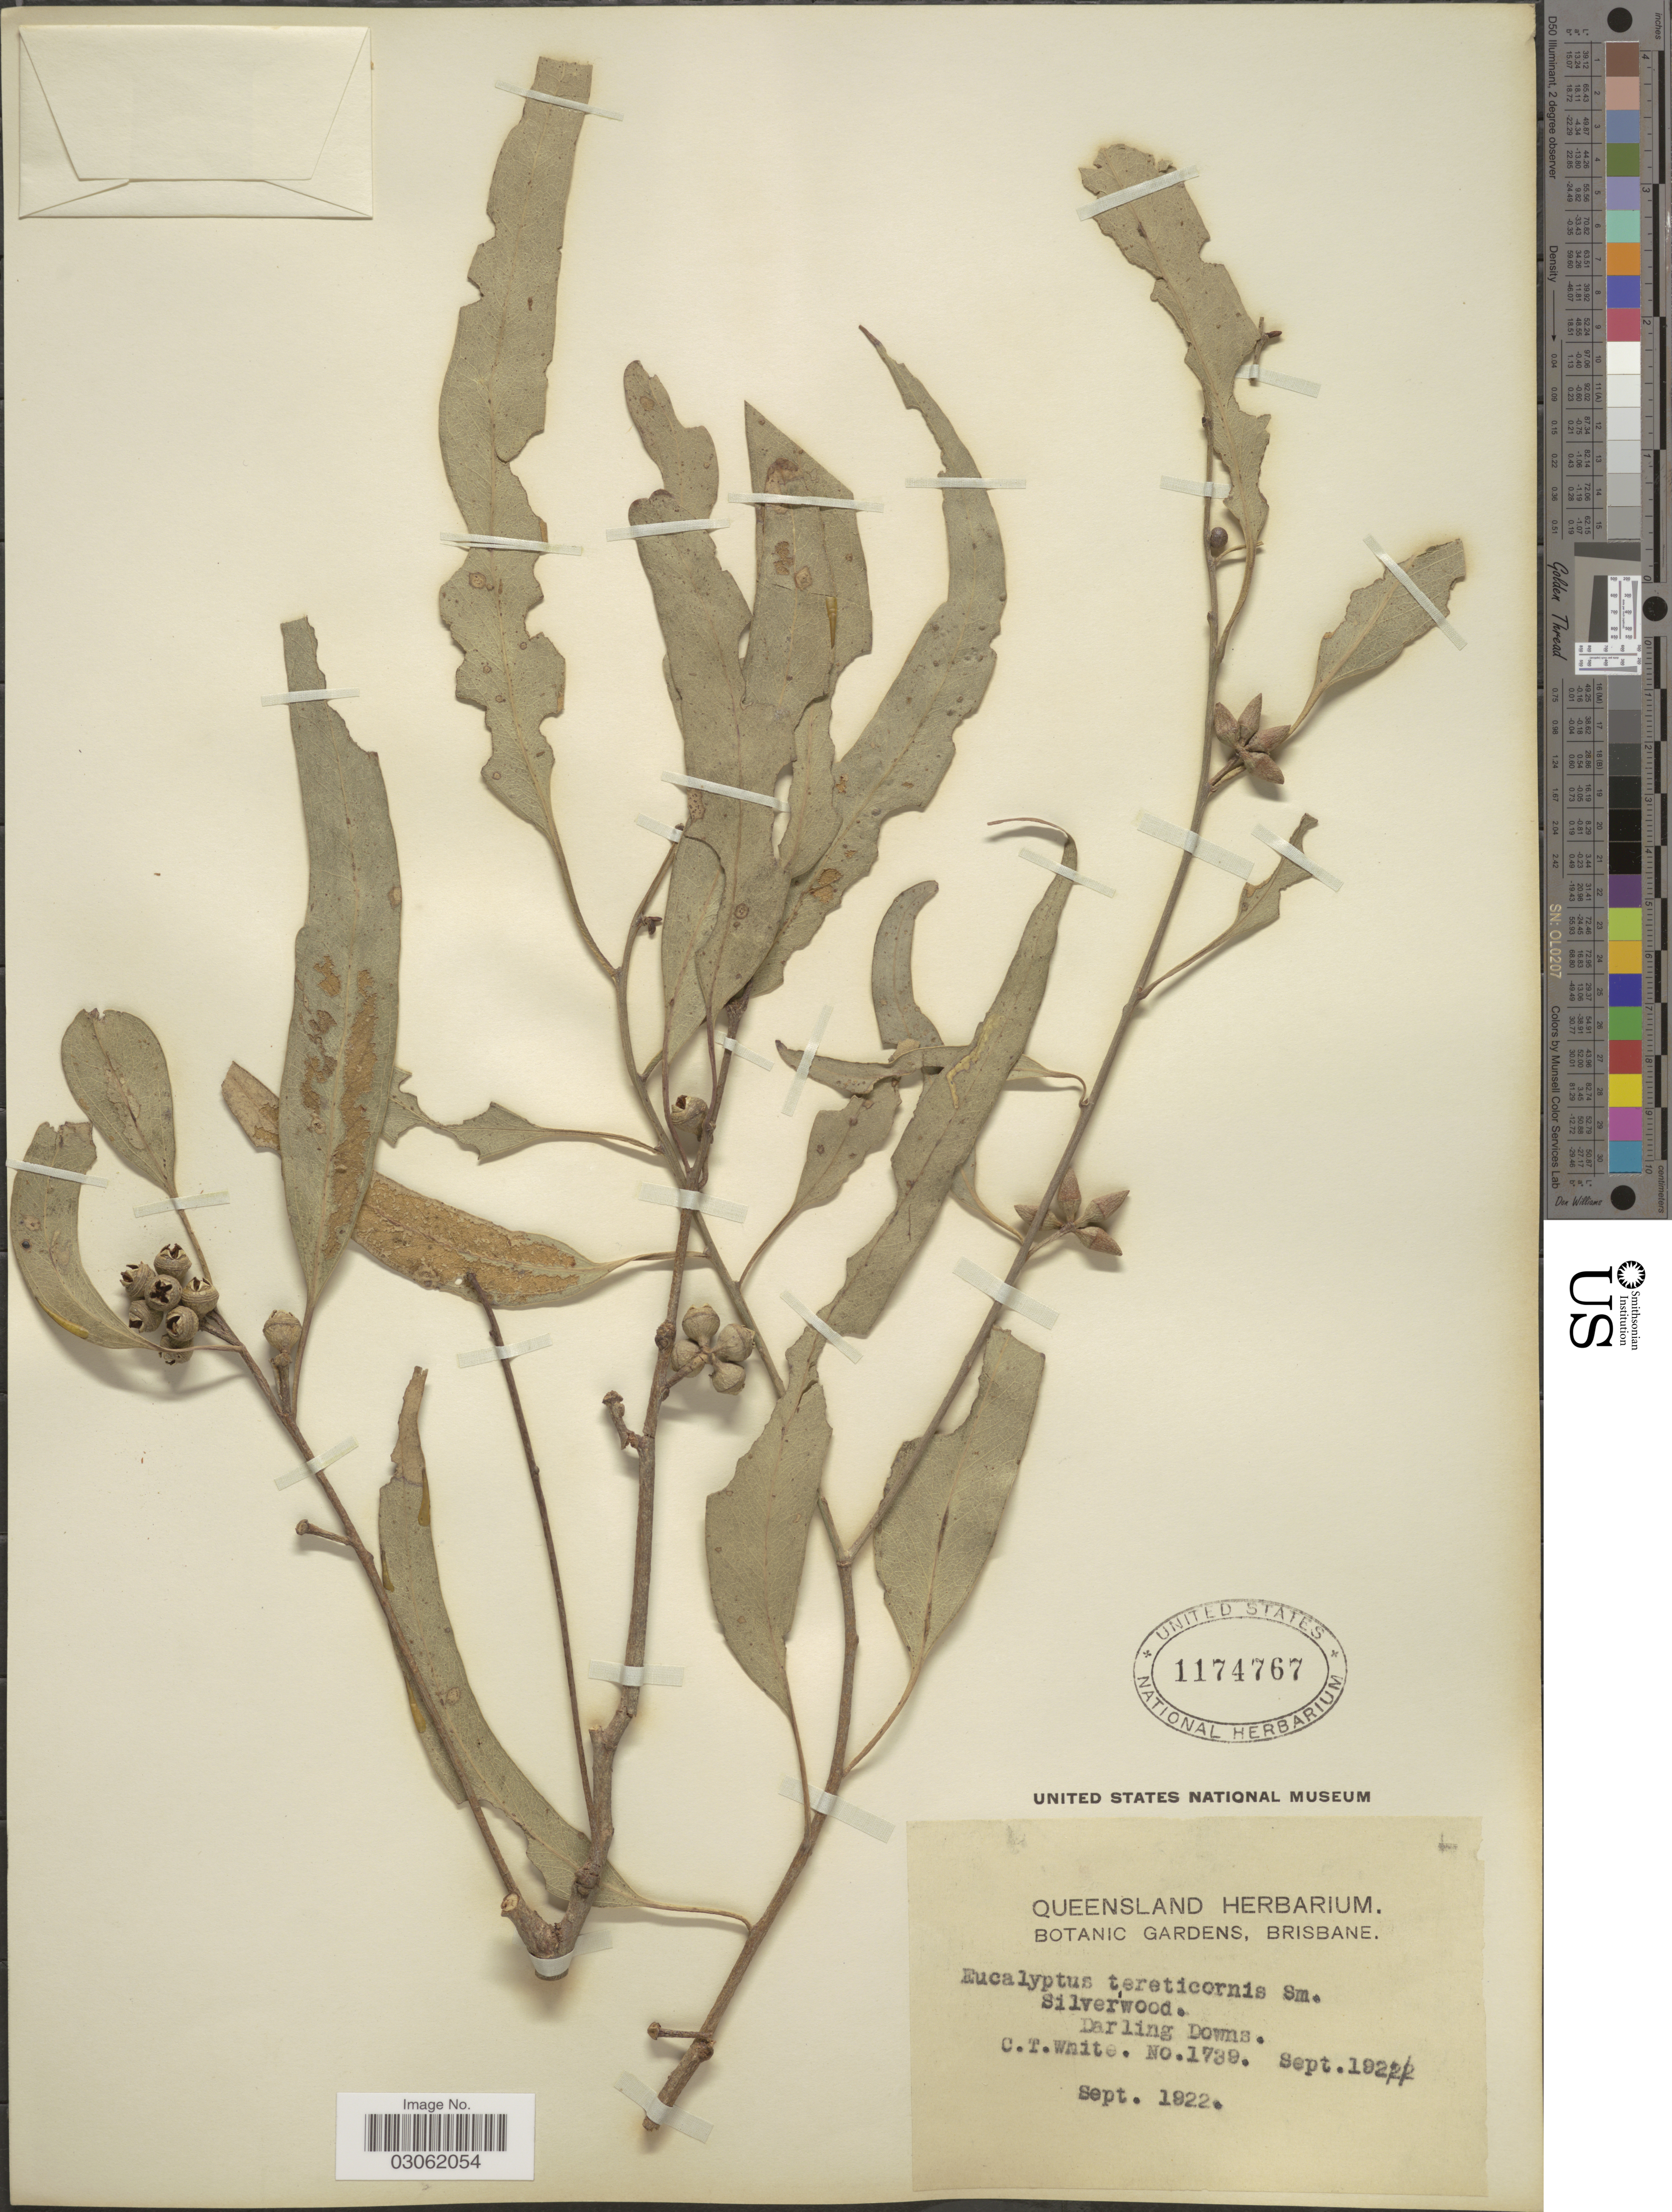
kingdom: Plantae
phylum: Tracheophyta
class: Magnoliopsida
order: Myrtales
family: Myrtaceae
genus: Eucalyptus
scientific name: Eucalyptus tereticornis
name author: Sm.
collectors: C. T. White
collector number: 1739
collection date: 1922-09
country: Australia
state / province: Queensland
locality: Darling Downs.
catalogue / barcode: US 1174767